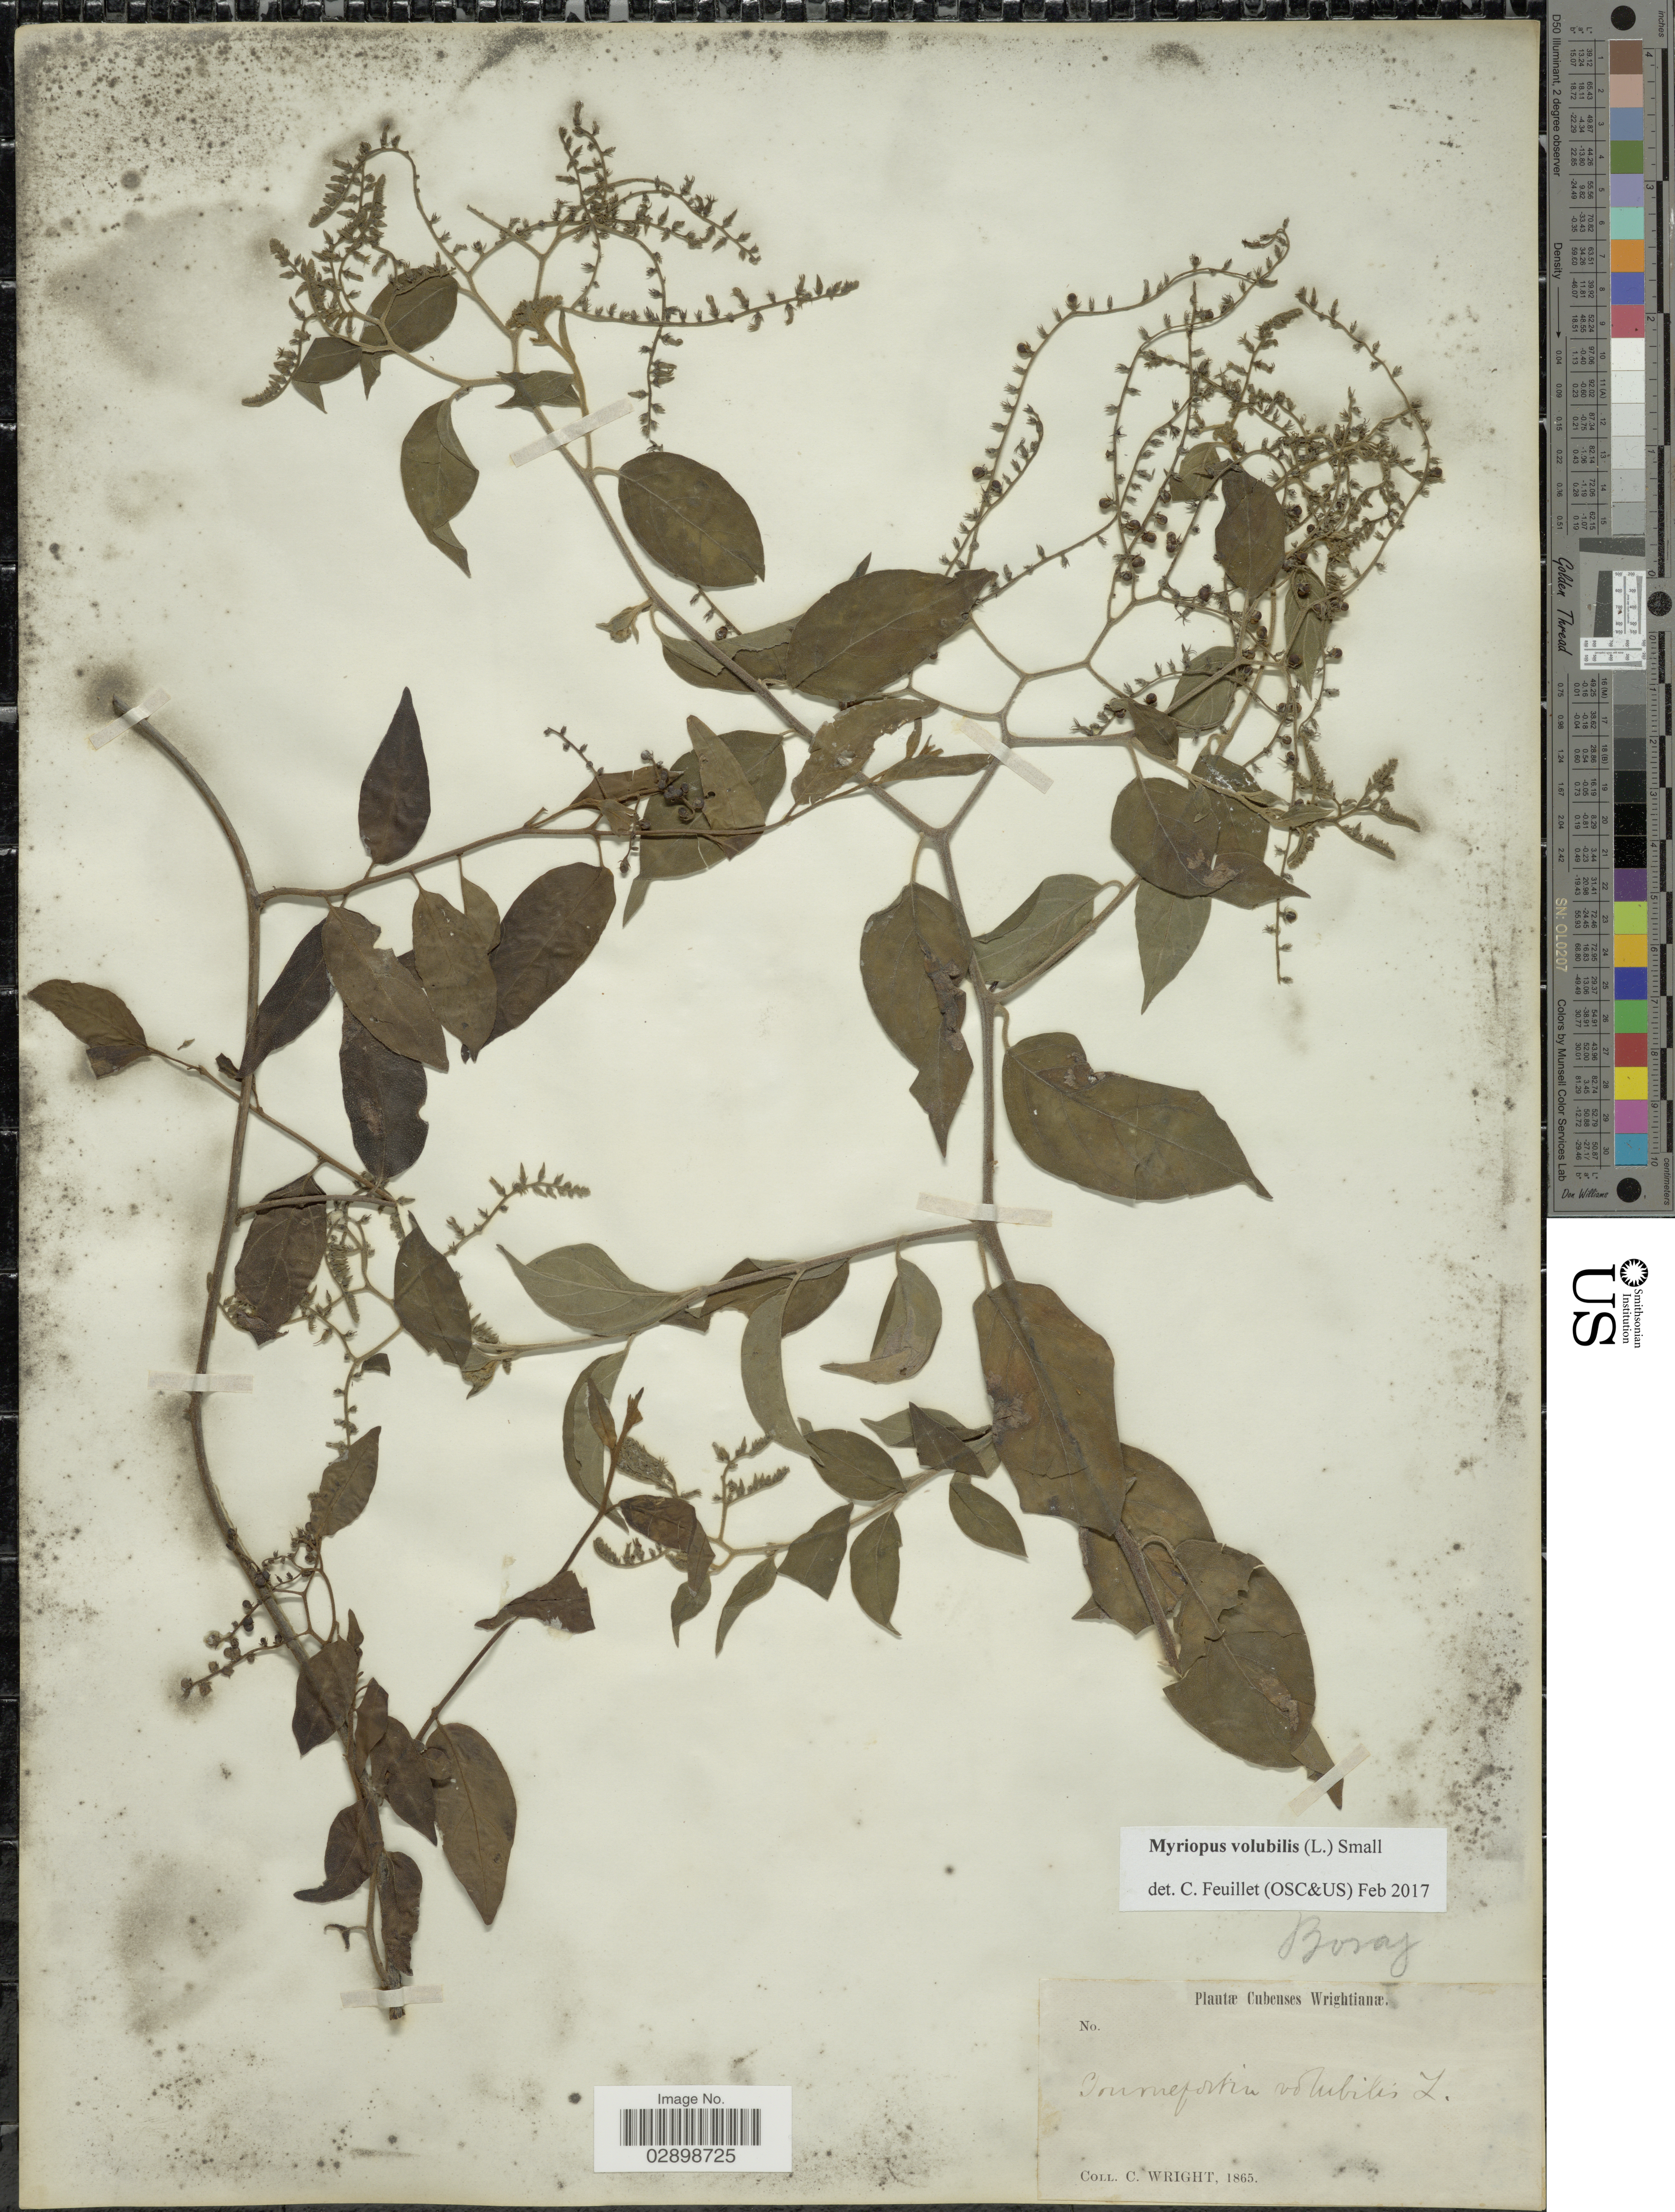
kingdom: Plantae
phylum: Tracheophyta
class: Magnoliopsida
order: Boraginales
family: Heliotropiaceae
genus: Myriopus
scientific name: Myriopus volubilis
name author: (L.) Small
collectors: C. Wright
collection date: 1865